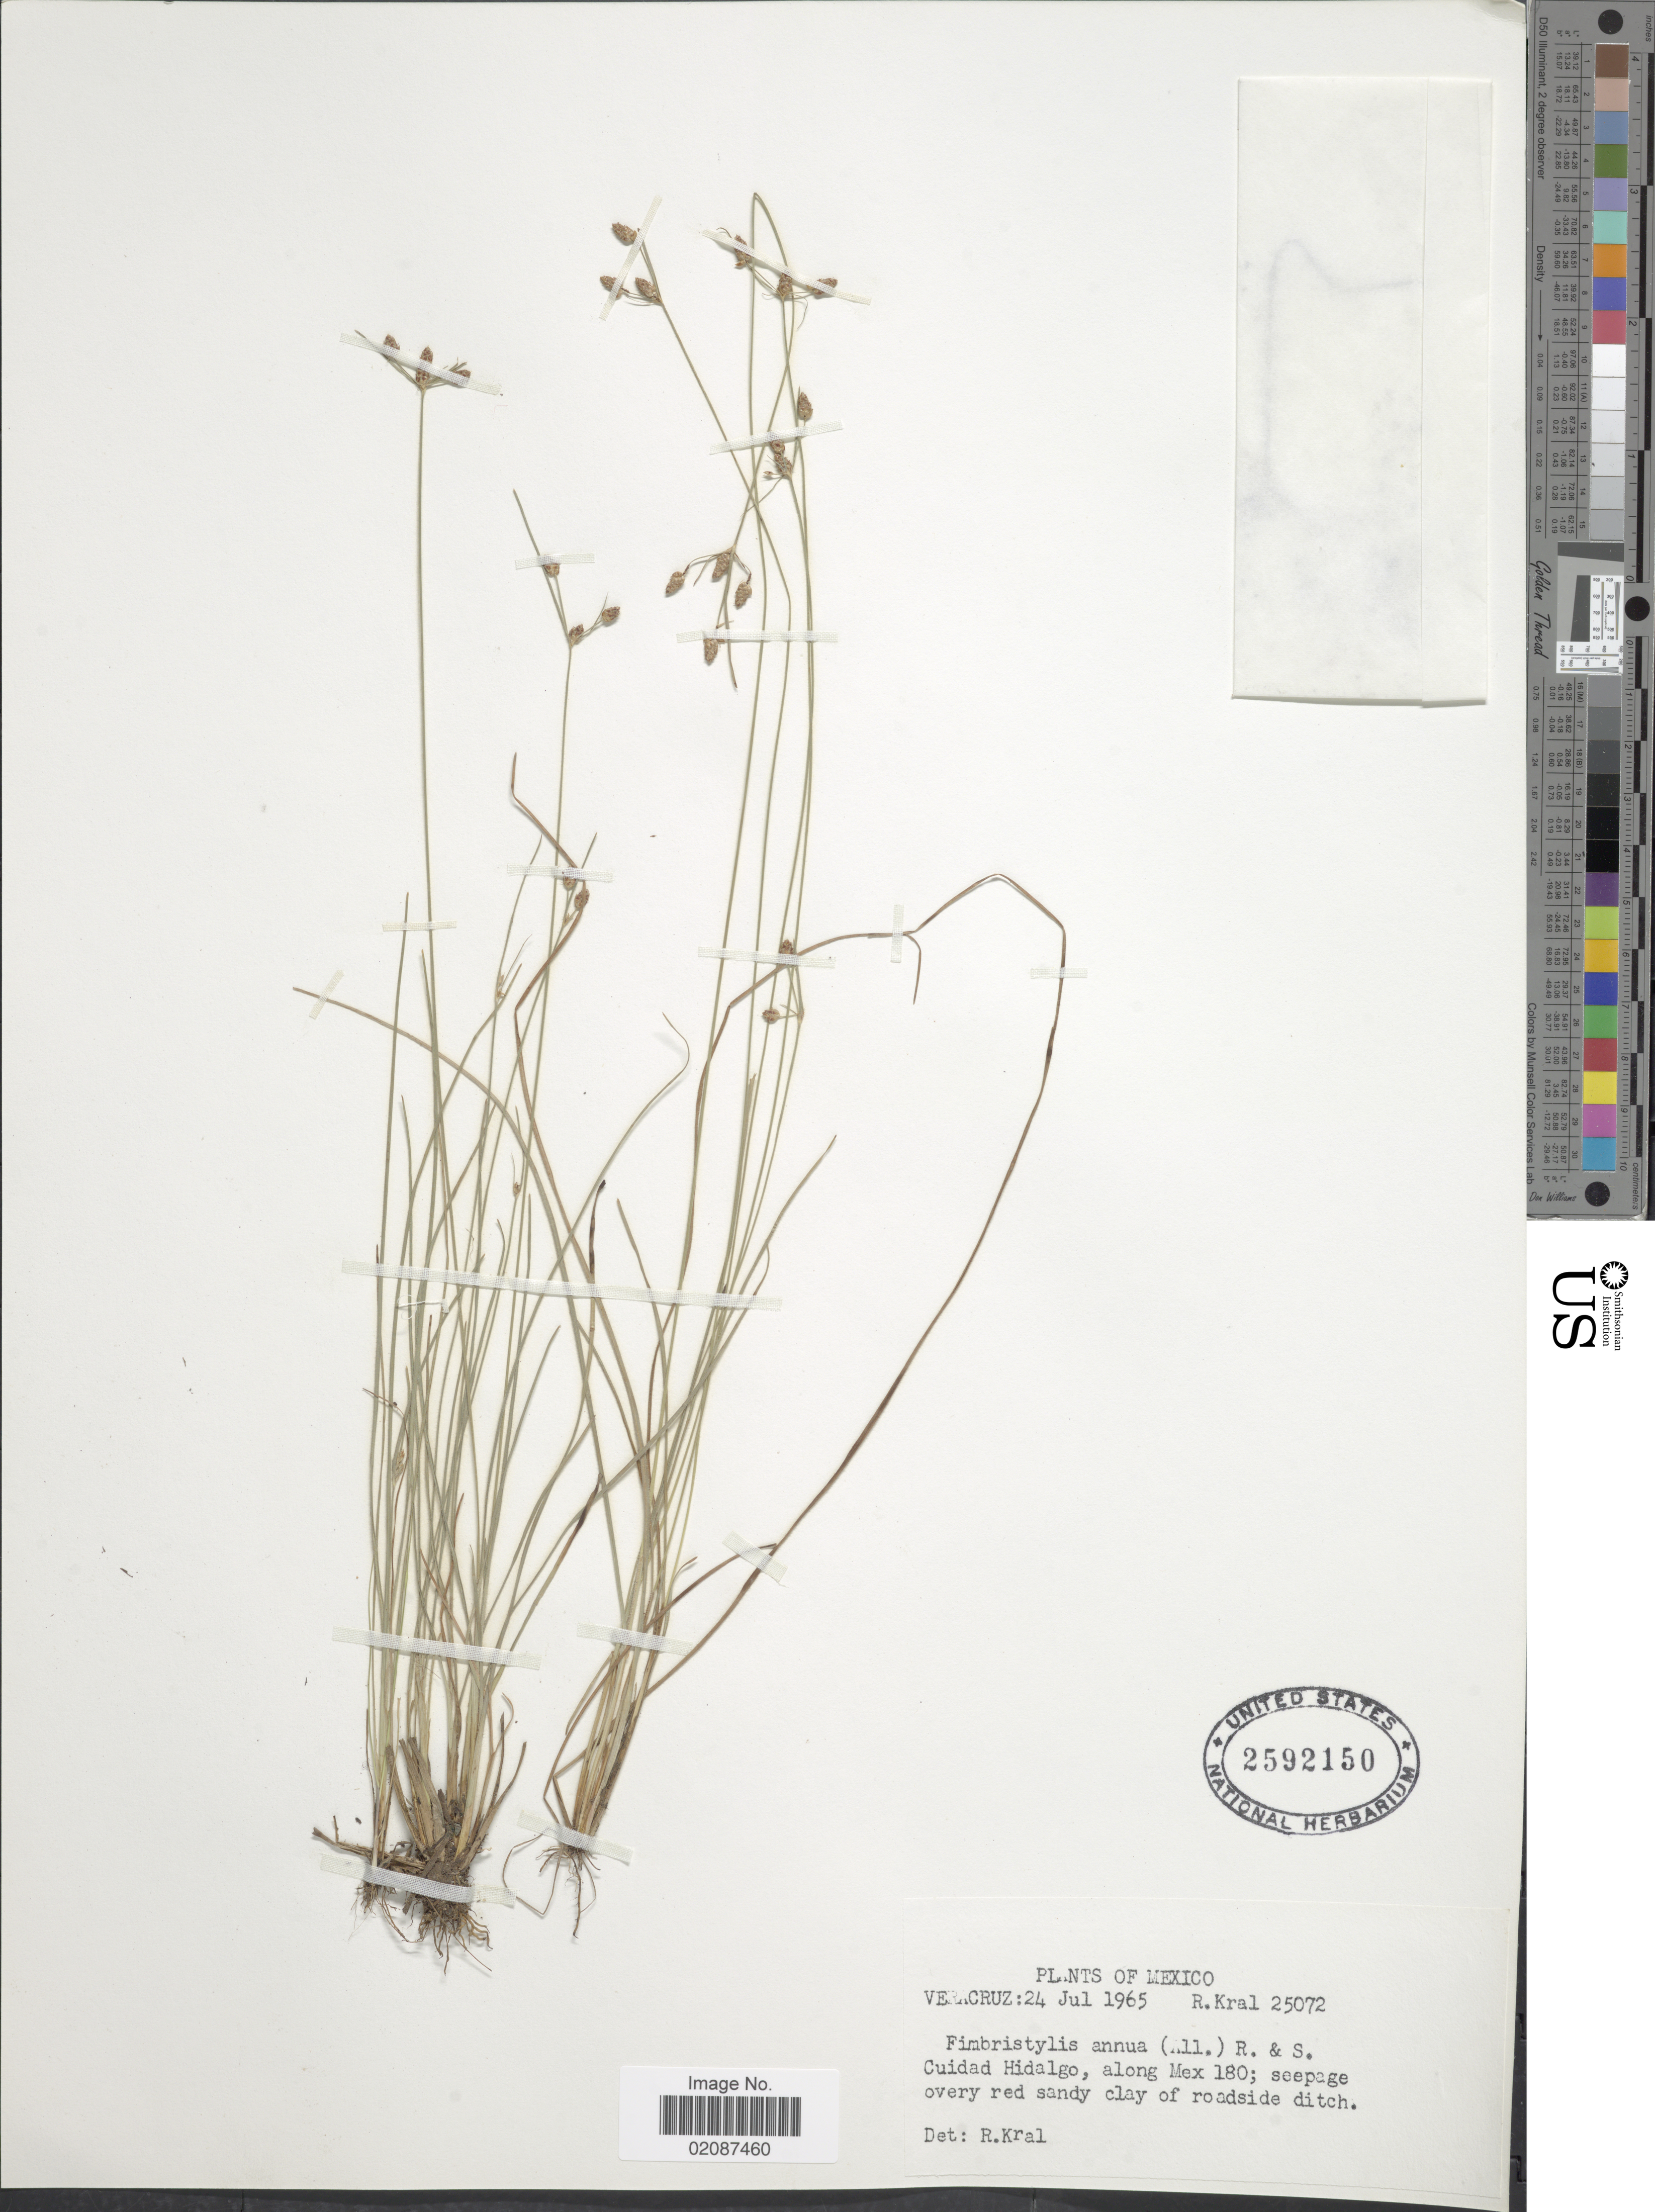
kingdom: Plantae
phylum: Tracheophyta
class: Liliopsida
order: Poales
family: Cyperaceae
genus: Fimbristylis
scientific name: Fimbristylis annua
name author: (All.) Roem. & Schult.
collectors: R. Kral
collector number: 25072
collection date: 1965-07-24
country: Mexico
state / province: Veracruz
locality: Veracruz, Cuidad Hidalgo, along Mex 180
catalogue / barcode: US 2592150